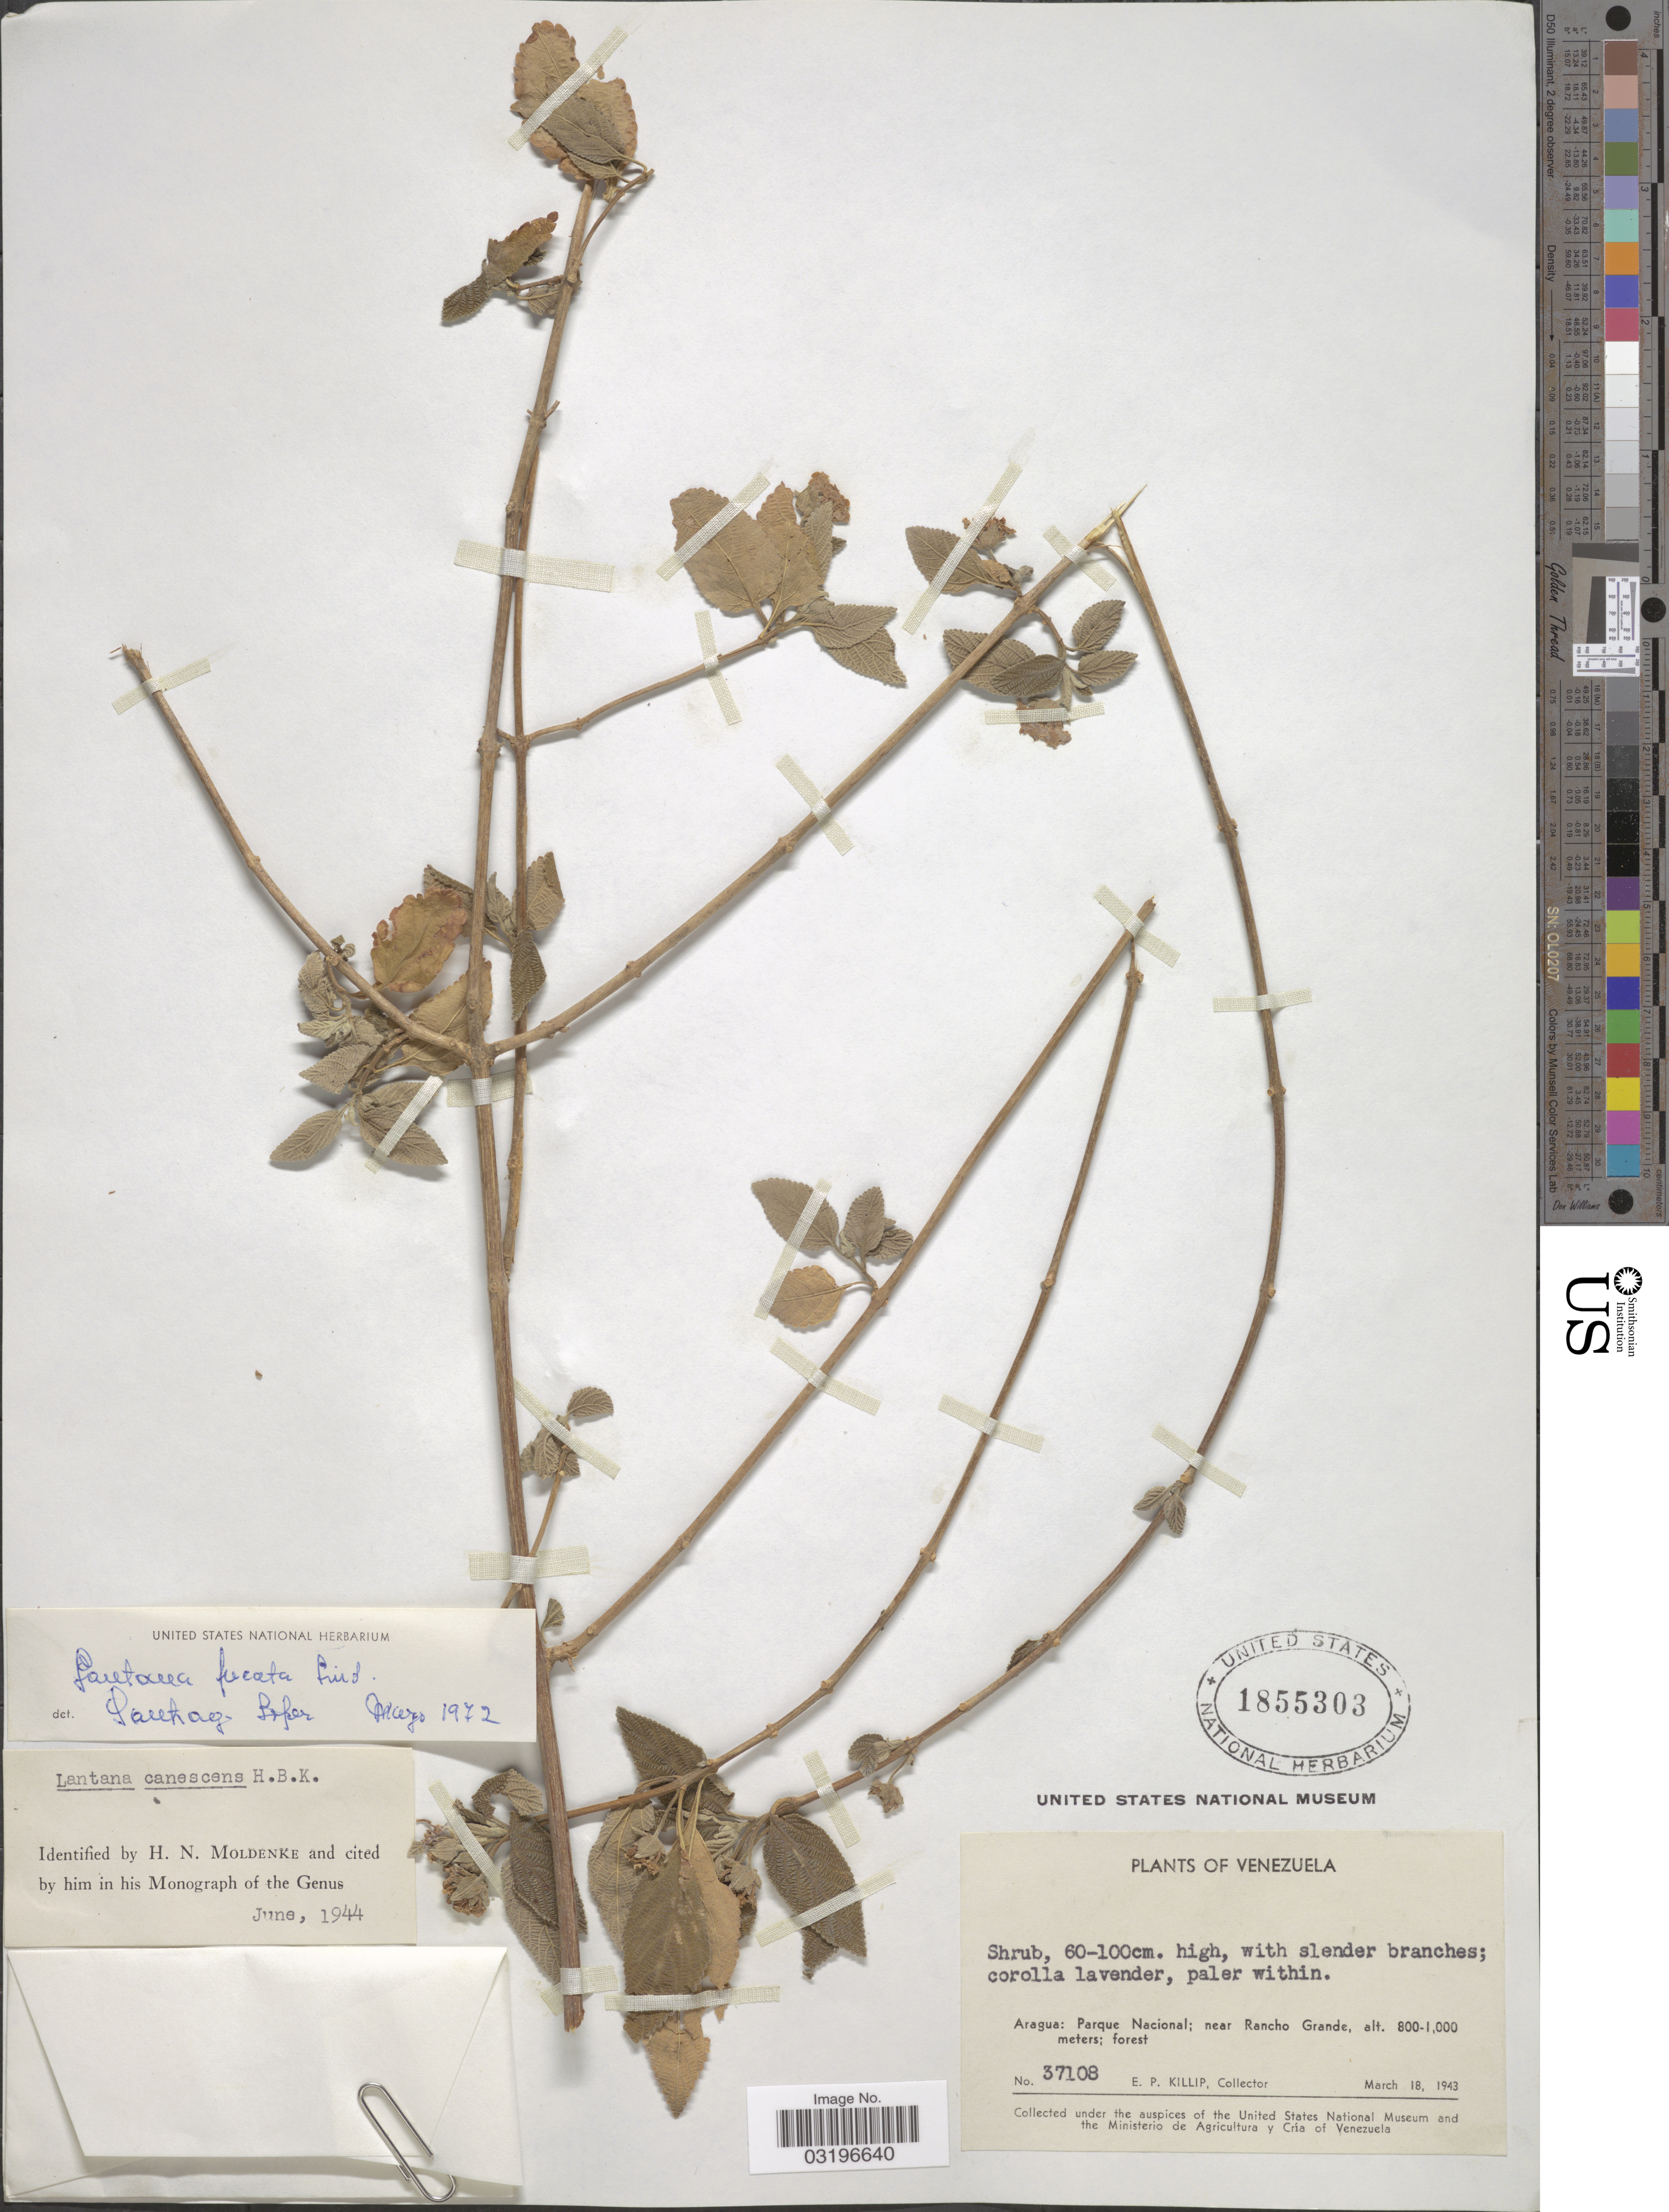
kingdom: Plantae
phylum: Tracheophyta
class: Magnoliopsida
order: Lamiales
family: Verbenaceae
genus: Lantana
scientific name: Lantana fucata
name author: Lindl.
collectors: E. P. Killip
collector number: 37108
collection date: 1943-03-18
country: Venezuela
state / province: Aragua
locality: Parque Nacional; near Rancho Grande.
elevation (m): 800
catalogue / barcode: US 1855303